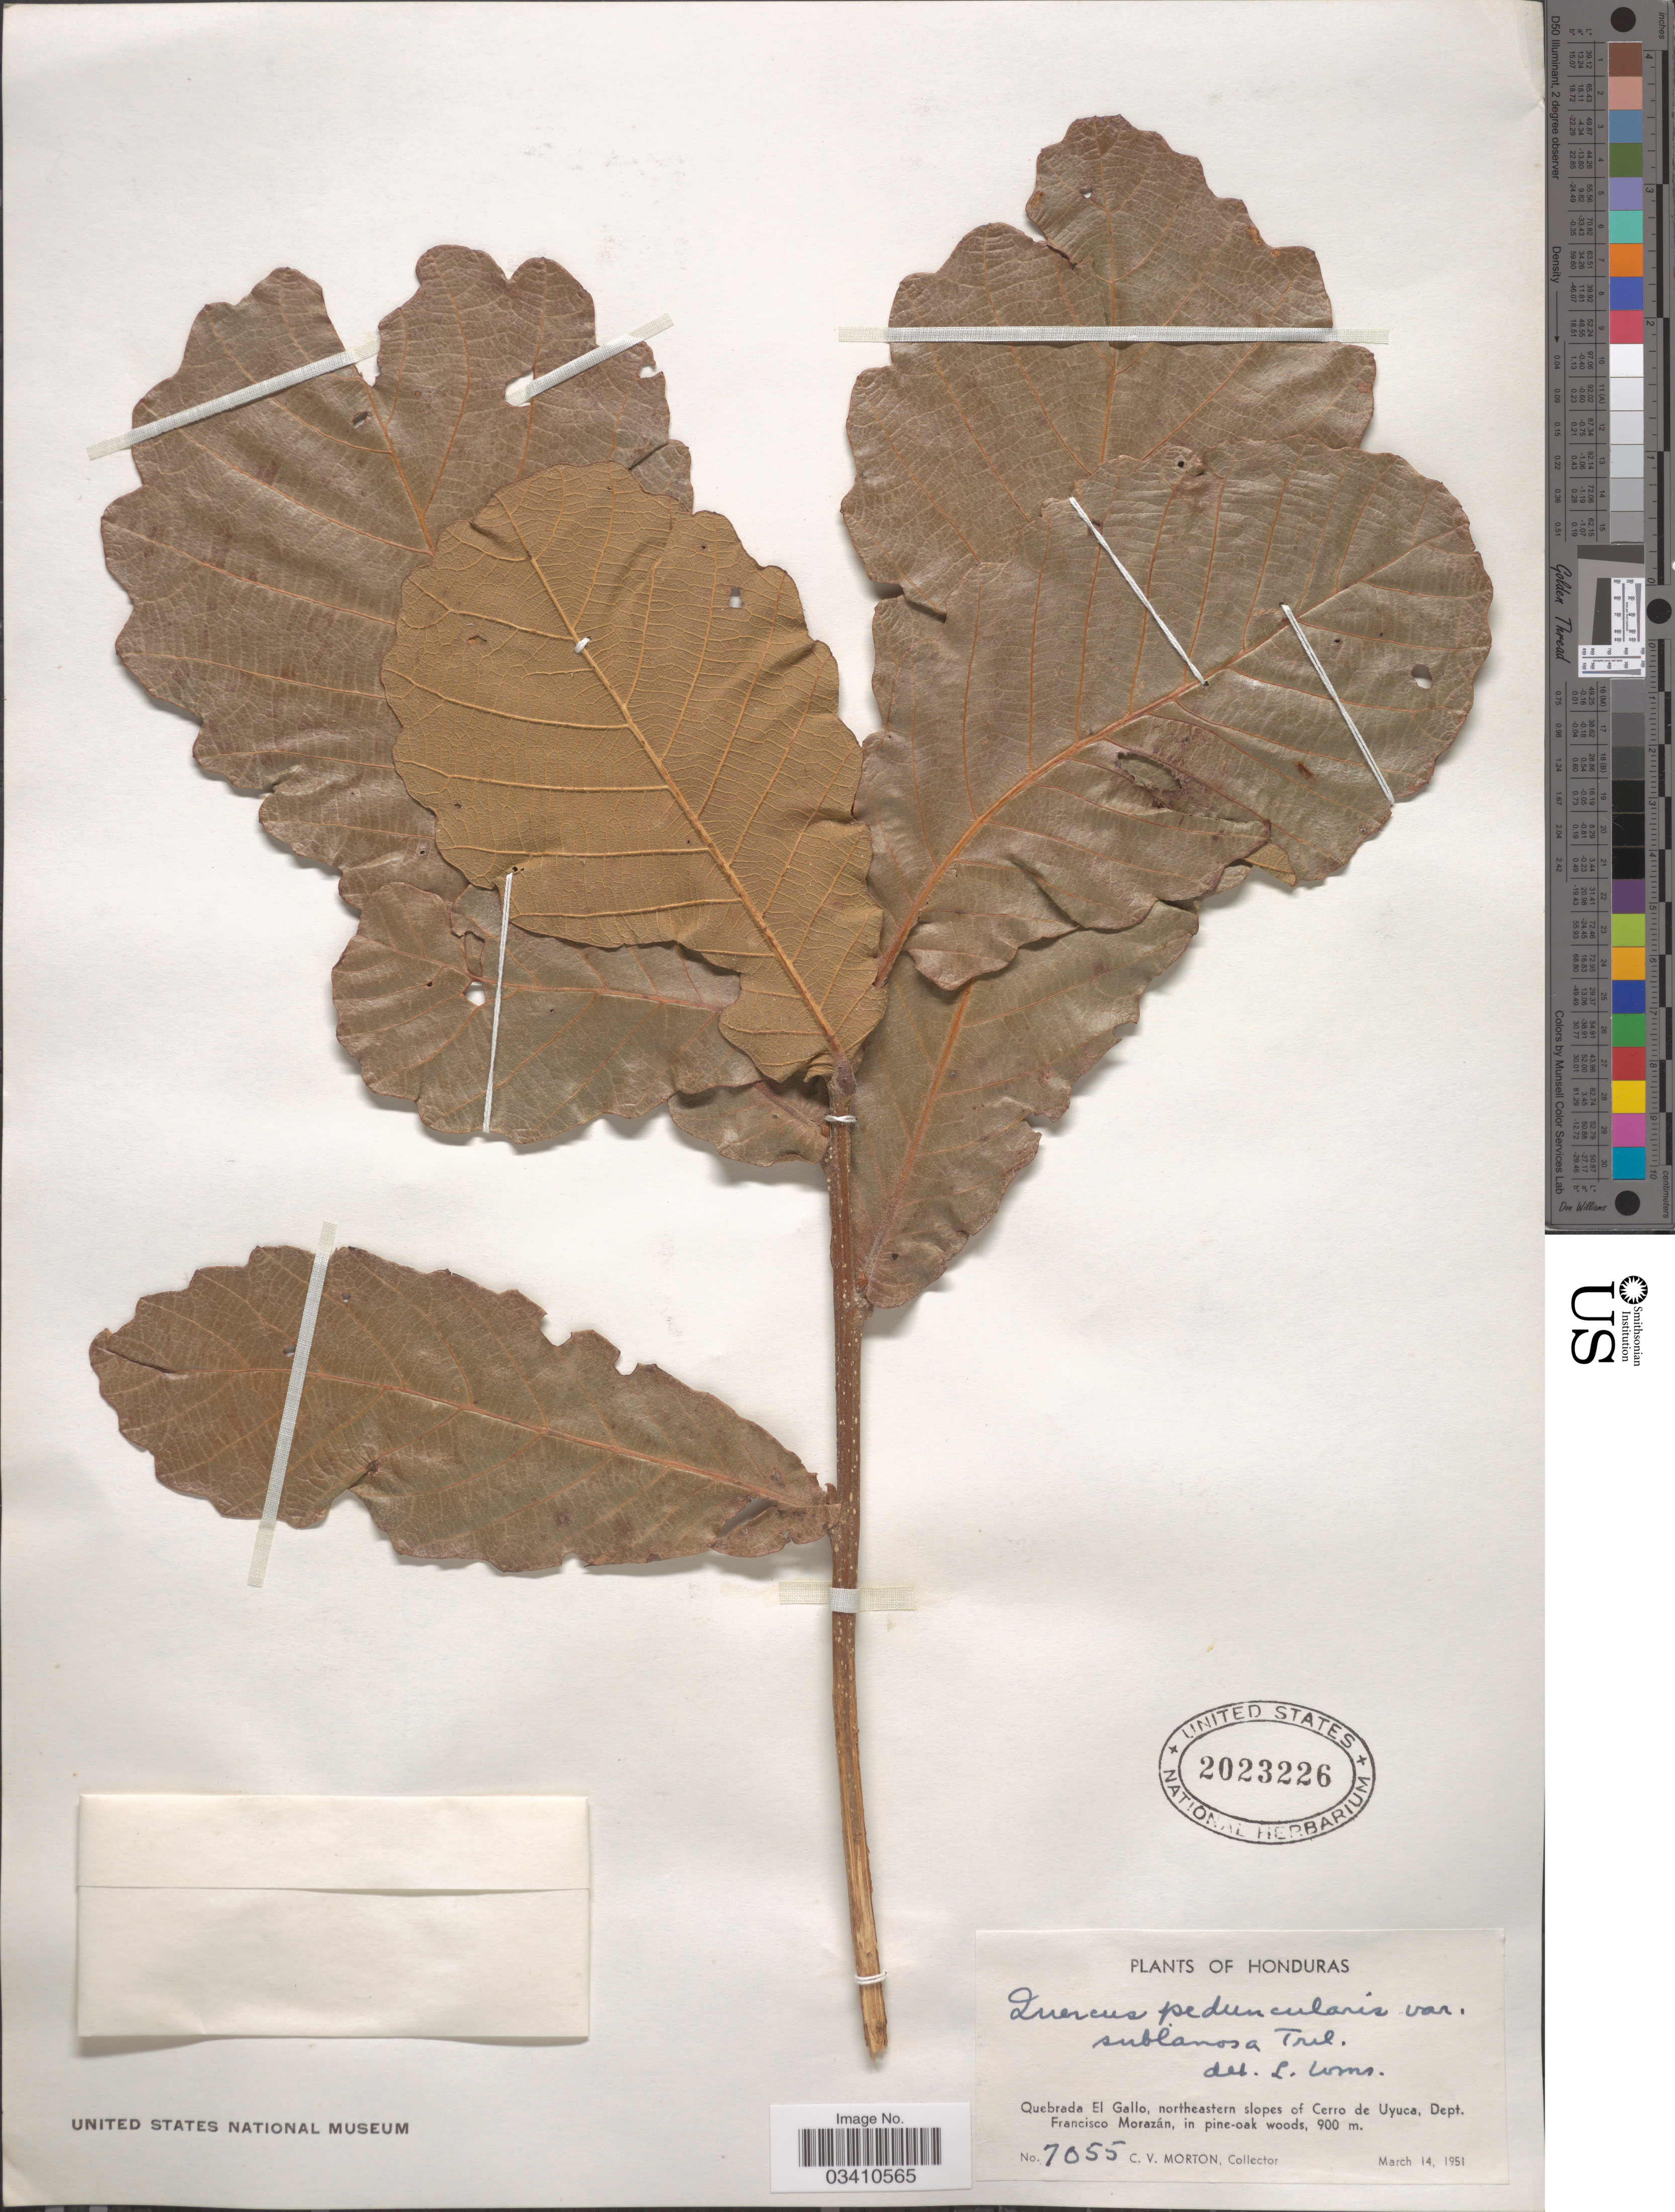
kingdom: Plantae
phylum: Tracheophyta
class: Magnoliopsida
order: Fagales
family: Fagaceae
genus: Quercus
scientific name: Quercus peduncularis var. sublanosa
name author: (Trel.) C.H. Müll.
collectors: C. V. Morton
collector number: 7055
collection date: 1951-03-14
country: Honduras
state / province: Fco. Morazán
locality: Quebrada El Gallo, northeastern slopes of Cerro de Uyuca, Dept. Francisco Morazán.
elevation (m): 900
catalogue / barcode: US 2023226